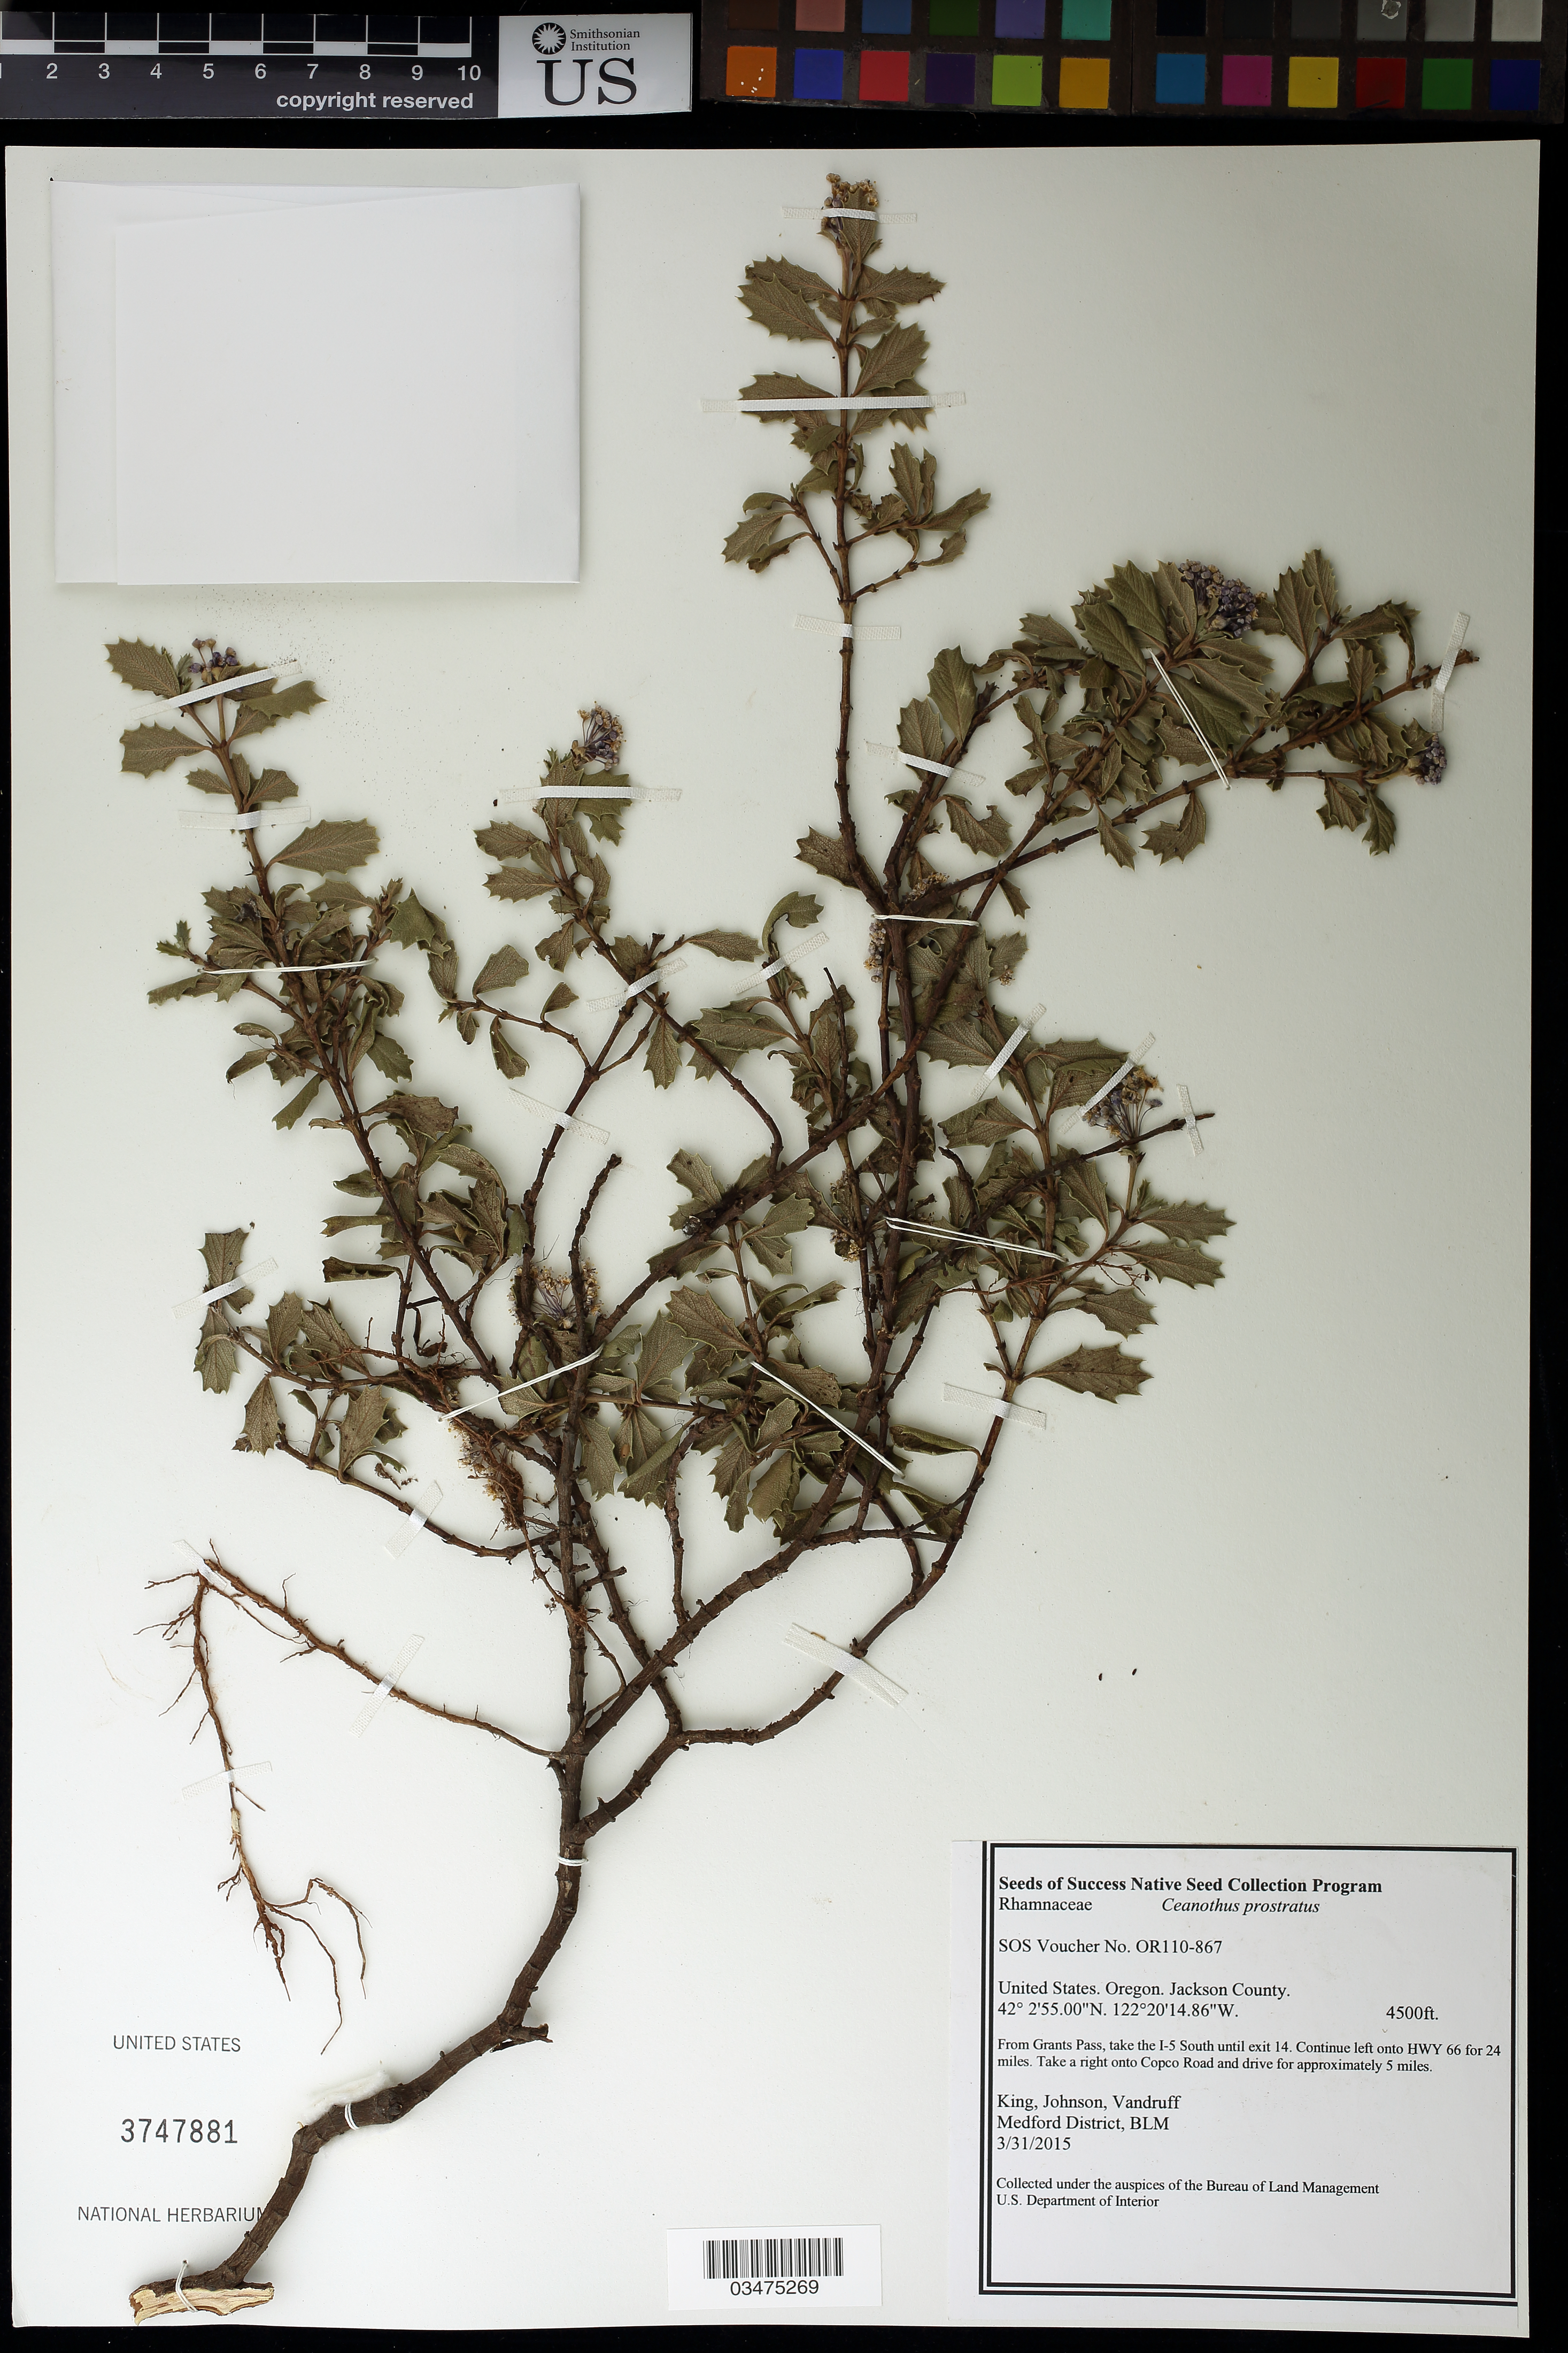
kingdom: Plantae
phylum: Tracheophyta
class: Magnoliopsida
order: Rosales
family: Rhamnaceae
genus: Ceanothus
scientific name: Ceanothus prostratus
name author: Benth.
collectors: King, --, -- Johnson & -. Vandruff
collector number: OR110-867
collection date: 2015-03-31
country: United States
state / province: Oregon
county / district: Jackson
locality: Approx. 5 mi. on Copco Road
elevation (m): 1372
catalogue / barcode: US 3747881